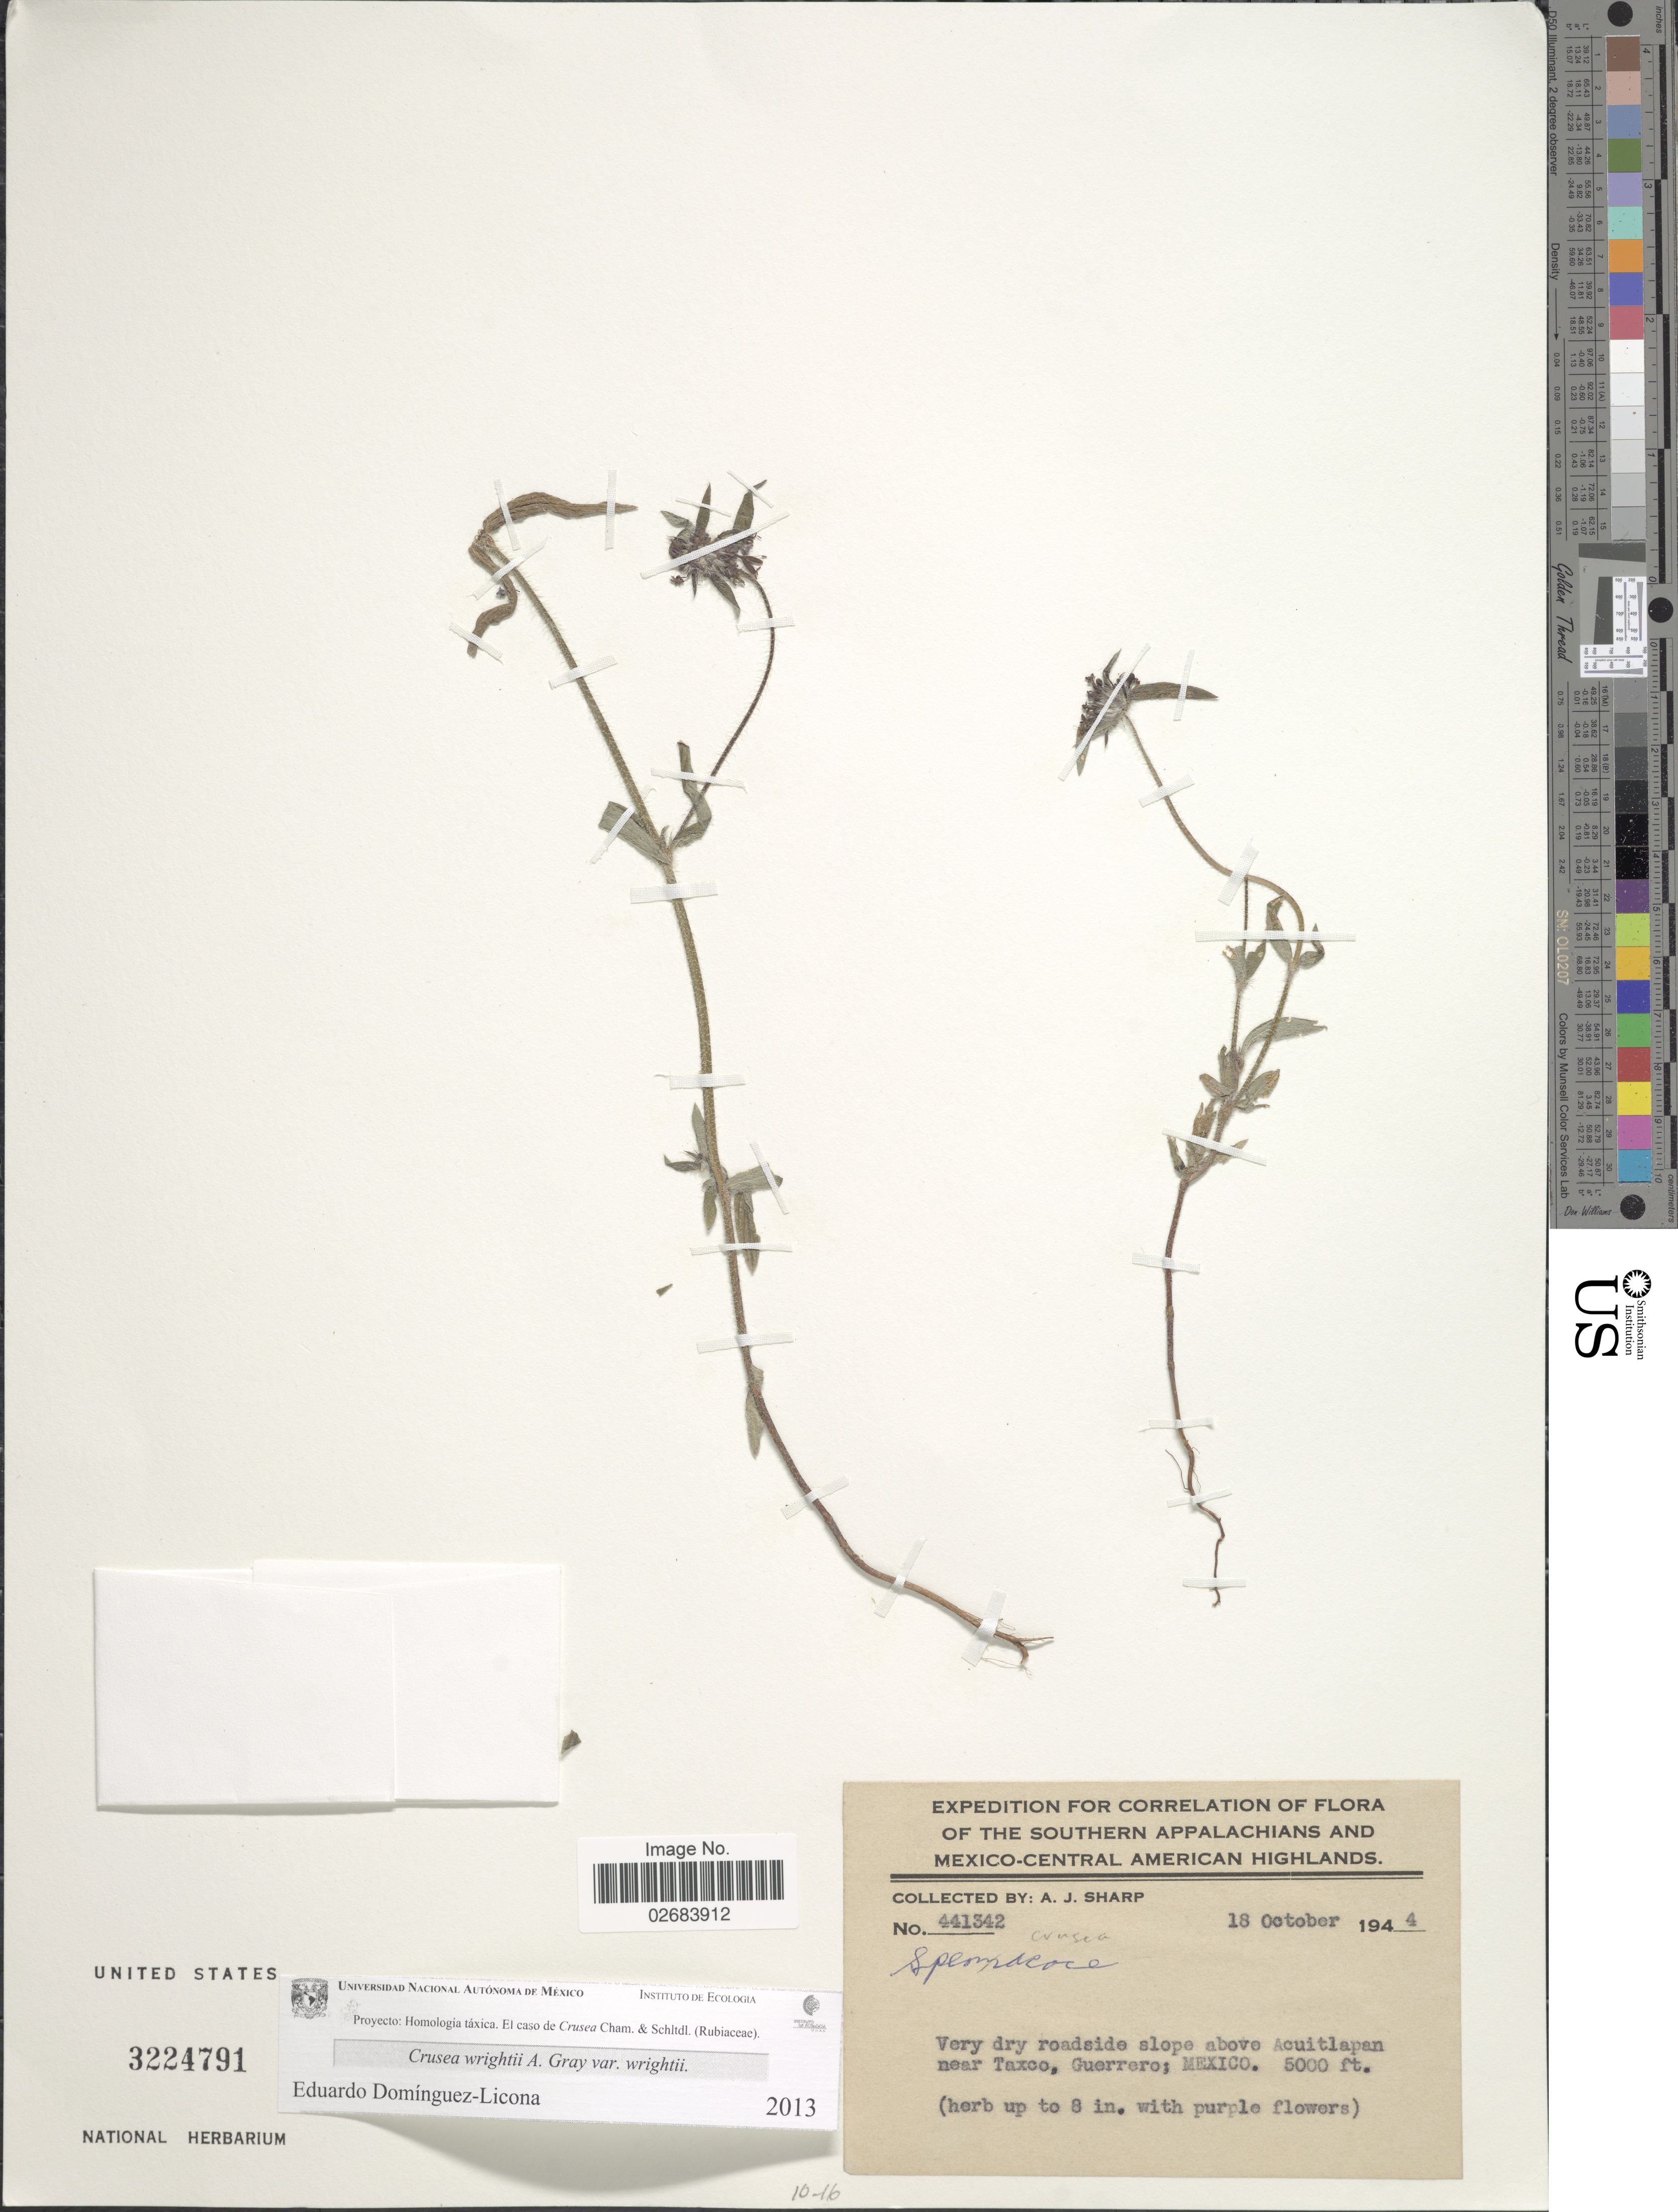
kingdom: Plantae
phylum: Tracheophyta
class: Magnoliopsida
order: Gentianales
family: Rubiaceae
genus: Crusea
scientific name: Crusea wrightii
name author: A. Gray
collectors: A. J. Sharp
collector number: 441342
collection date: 1944-10-18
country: Mexico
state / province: Guerrero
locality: The Southern Appalachians and Mexico-Central American Highlands, very dry roadside slope above Acuitlapan near Taxco.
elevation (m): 1524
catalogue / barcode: US 3224791